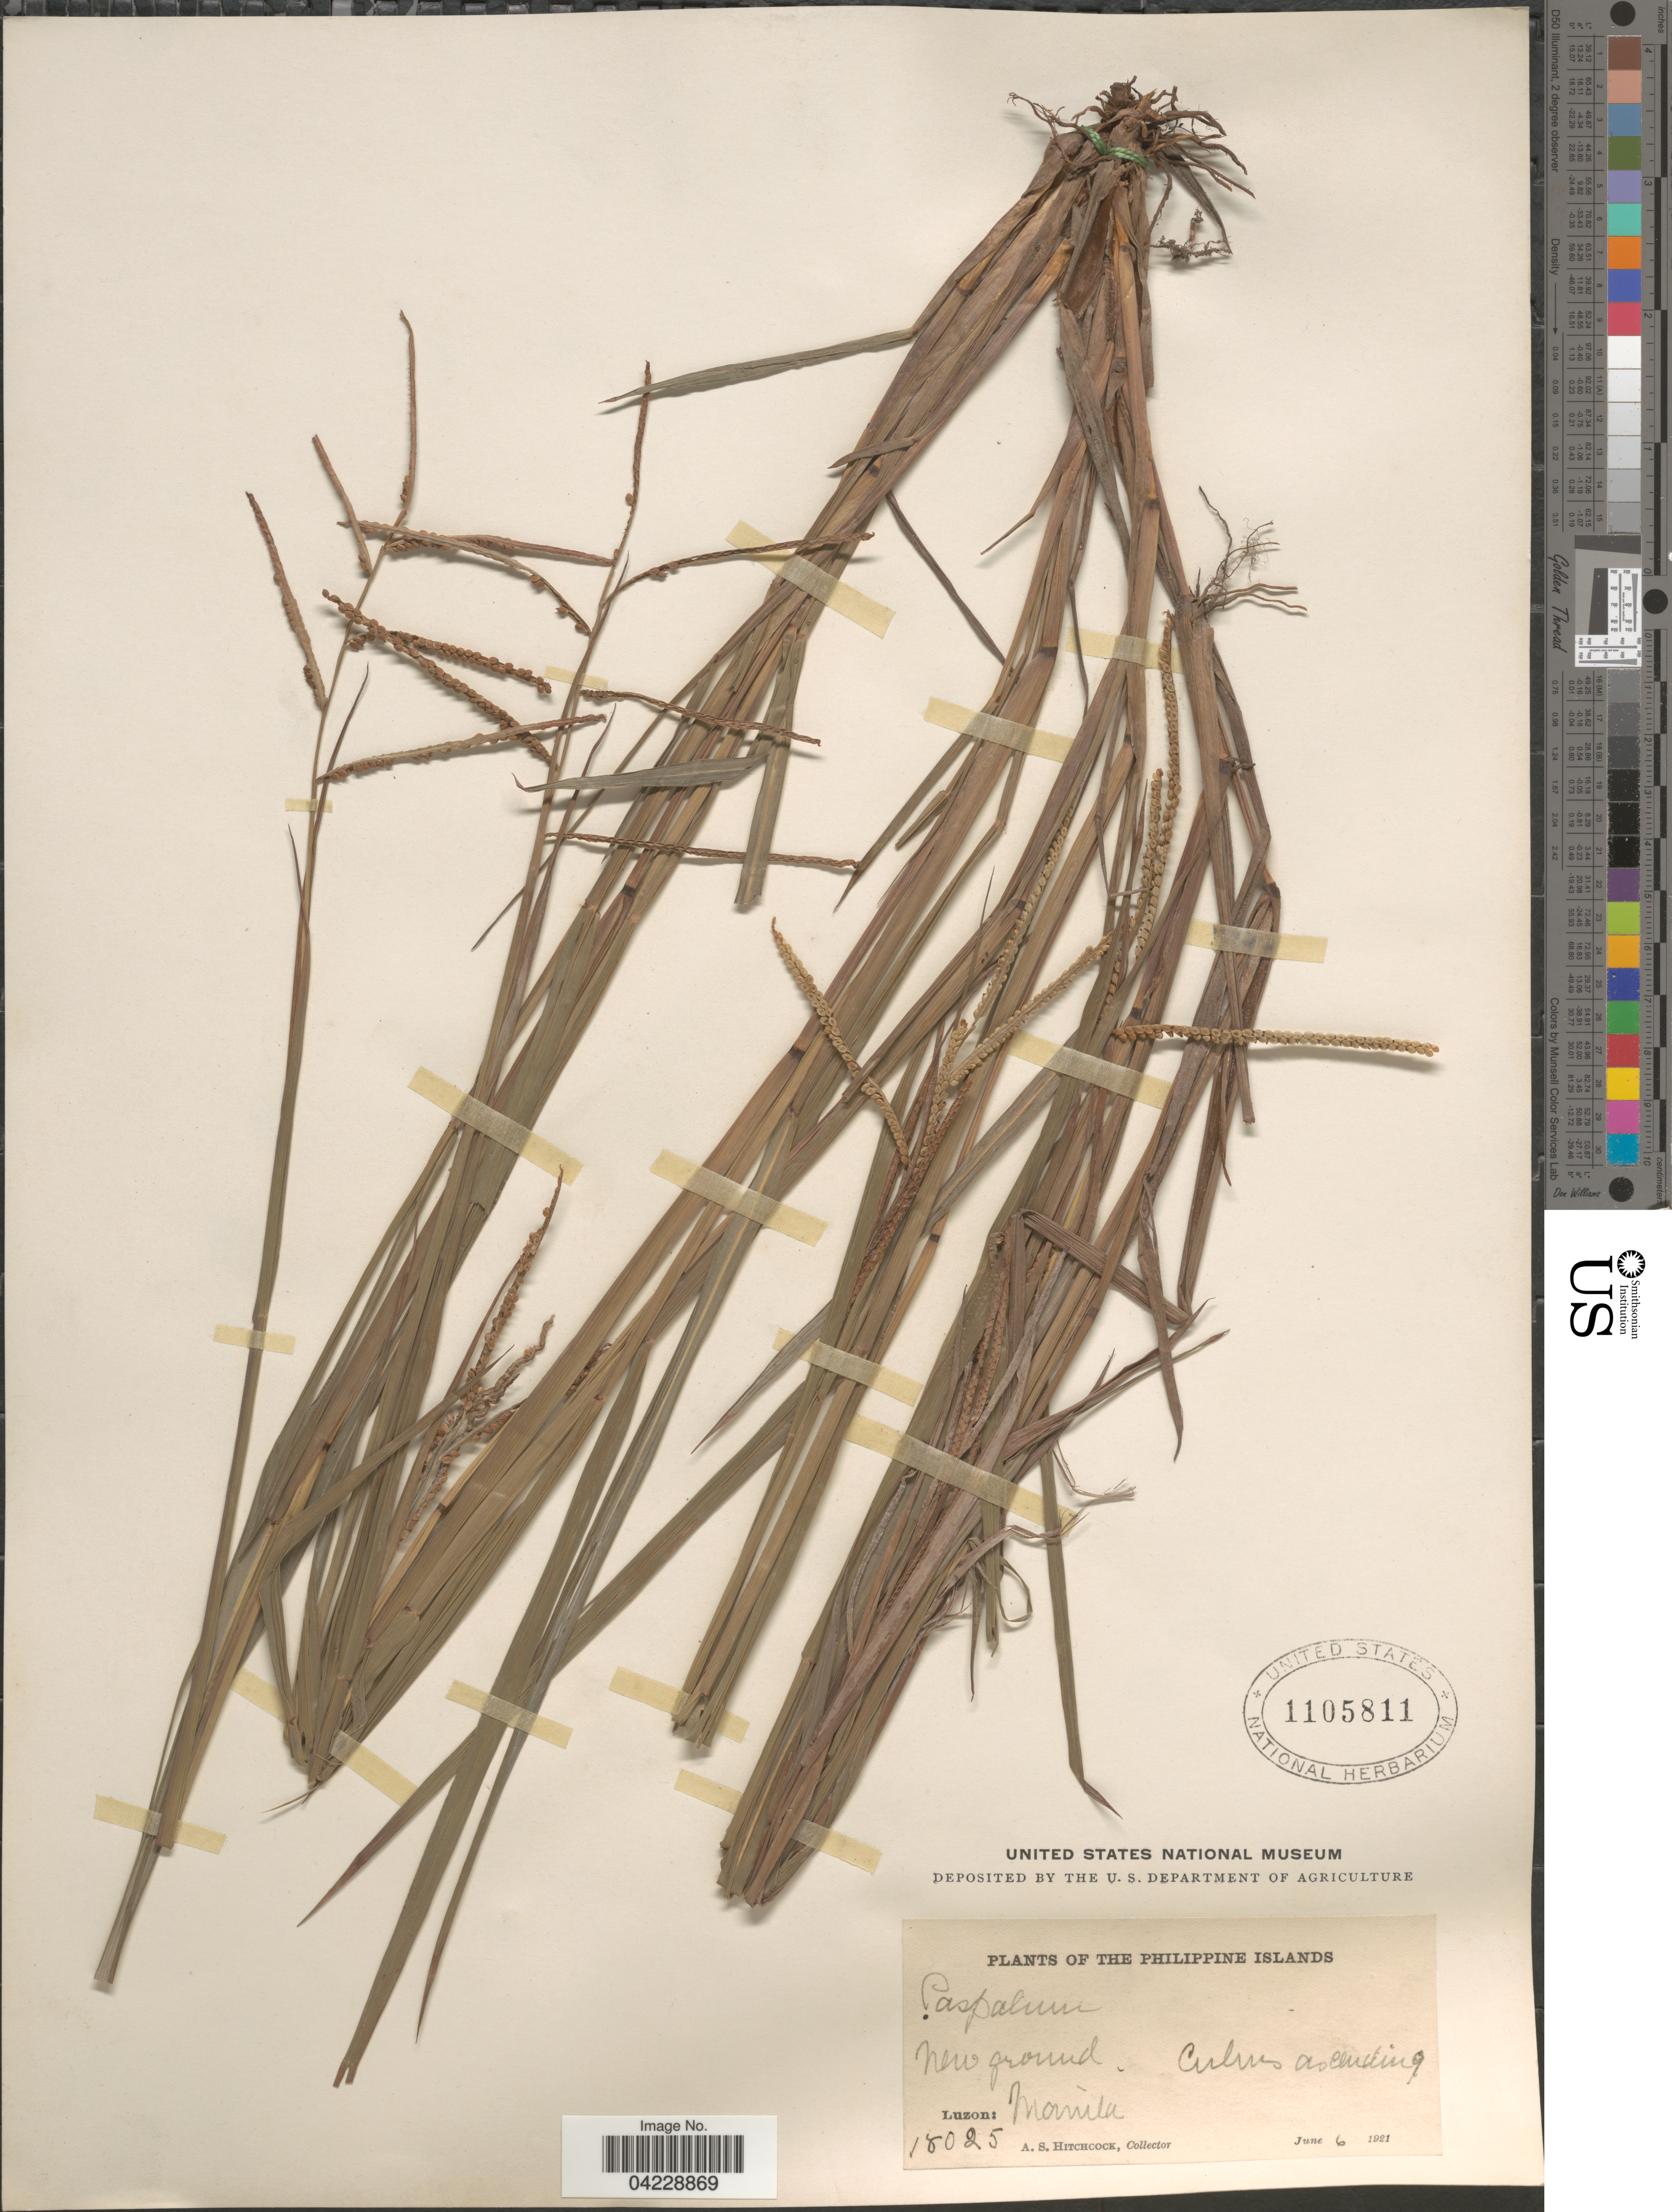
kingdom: Plantae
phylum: Tracheophyta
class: Liliopsida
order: Poales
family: Poaceae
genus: Paspalum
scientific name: Paspalum scrobiculatum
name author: L.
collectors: A. S. Hitchcock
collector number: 18025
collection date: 1921-06-06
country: Philippines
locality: Luzon: Manila.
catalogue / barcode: US 1105811